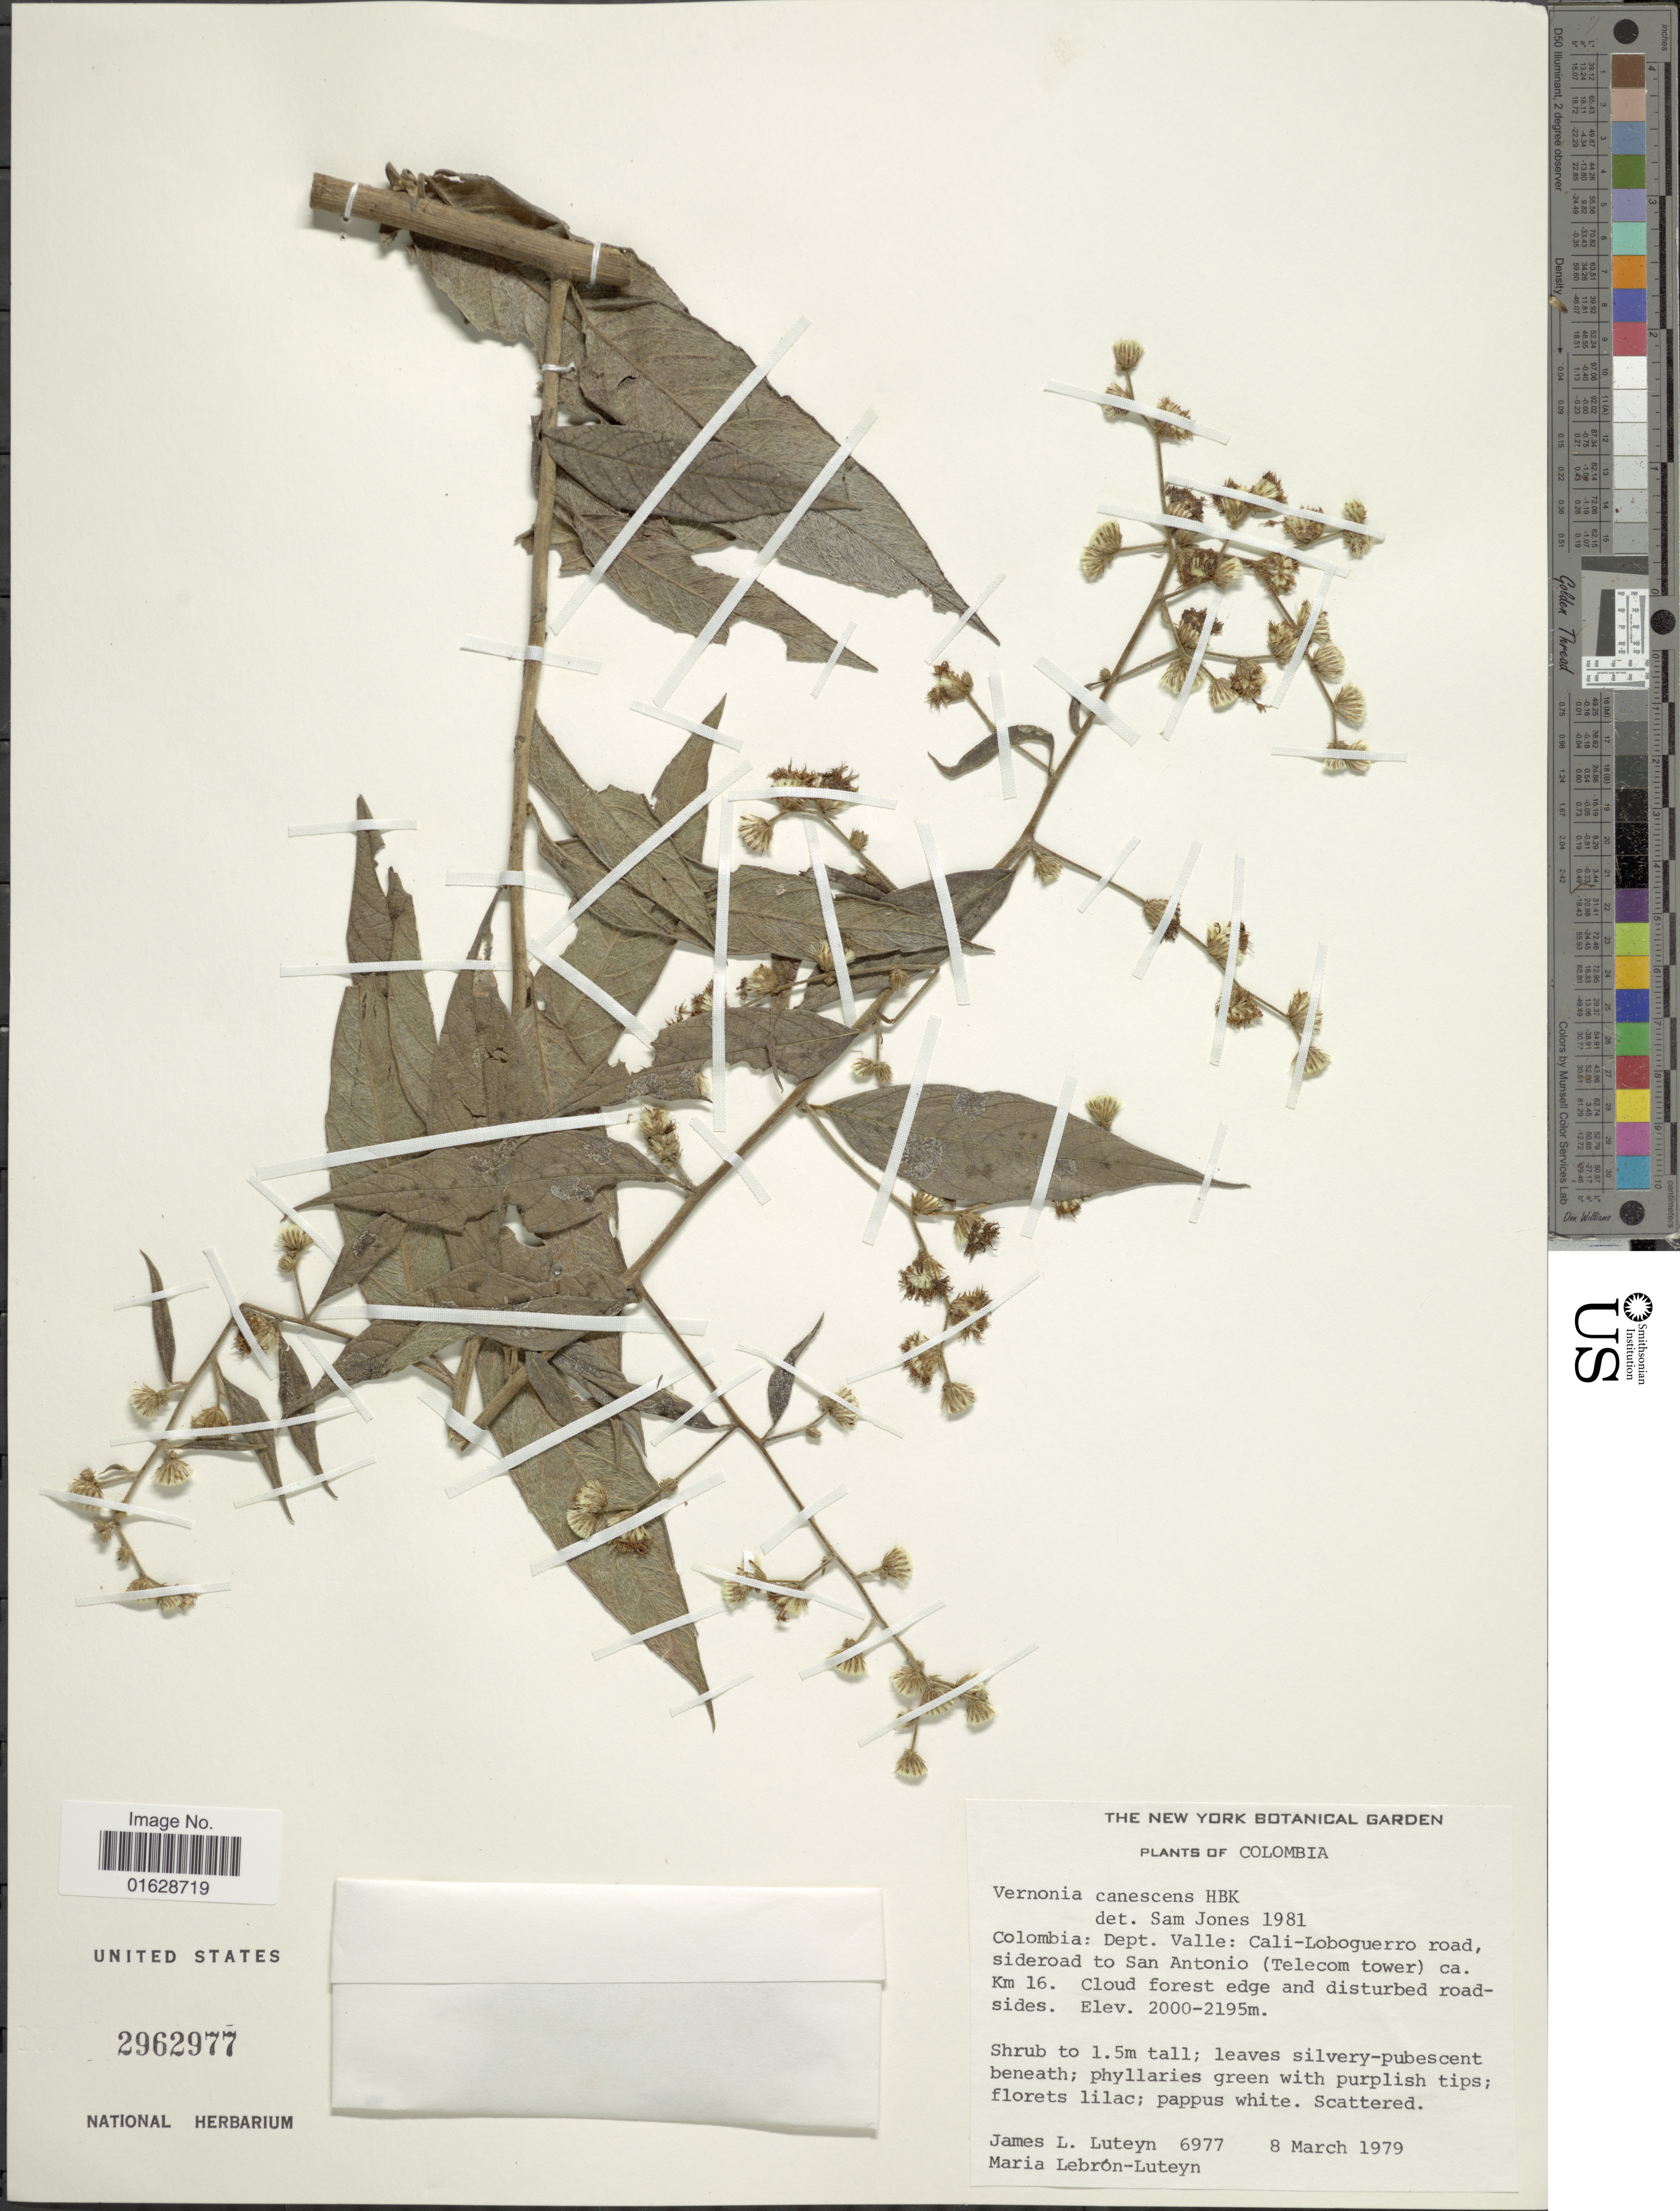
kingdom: Plantae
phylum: Tracheophyta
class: Magnoliopsida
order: Asterales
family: Asteraceae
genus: Lepidaploa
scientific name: Lepidaploa canescens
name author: (Kunth) H. Rob.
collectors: J. L. Luteyn & M. L. Lebrón-Luteyn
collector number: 6977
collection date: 1979-03-08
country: Colombia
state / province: Valle del Cauca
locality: Colombia: Dept. Valle: Cali-Loboguerro road, sideroad to San Antonio (Telecom tower) ca. Km 16. Cloud forest edge and disturbed road-sides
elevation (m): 2000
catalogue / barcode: US 2962977